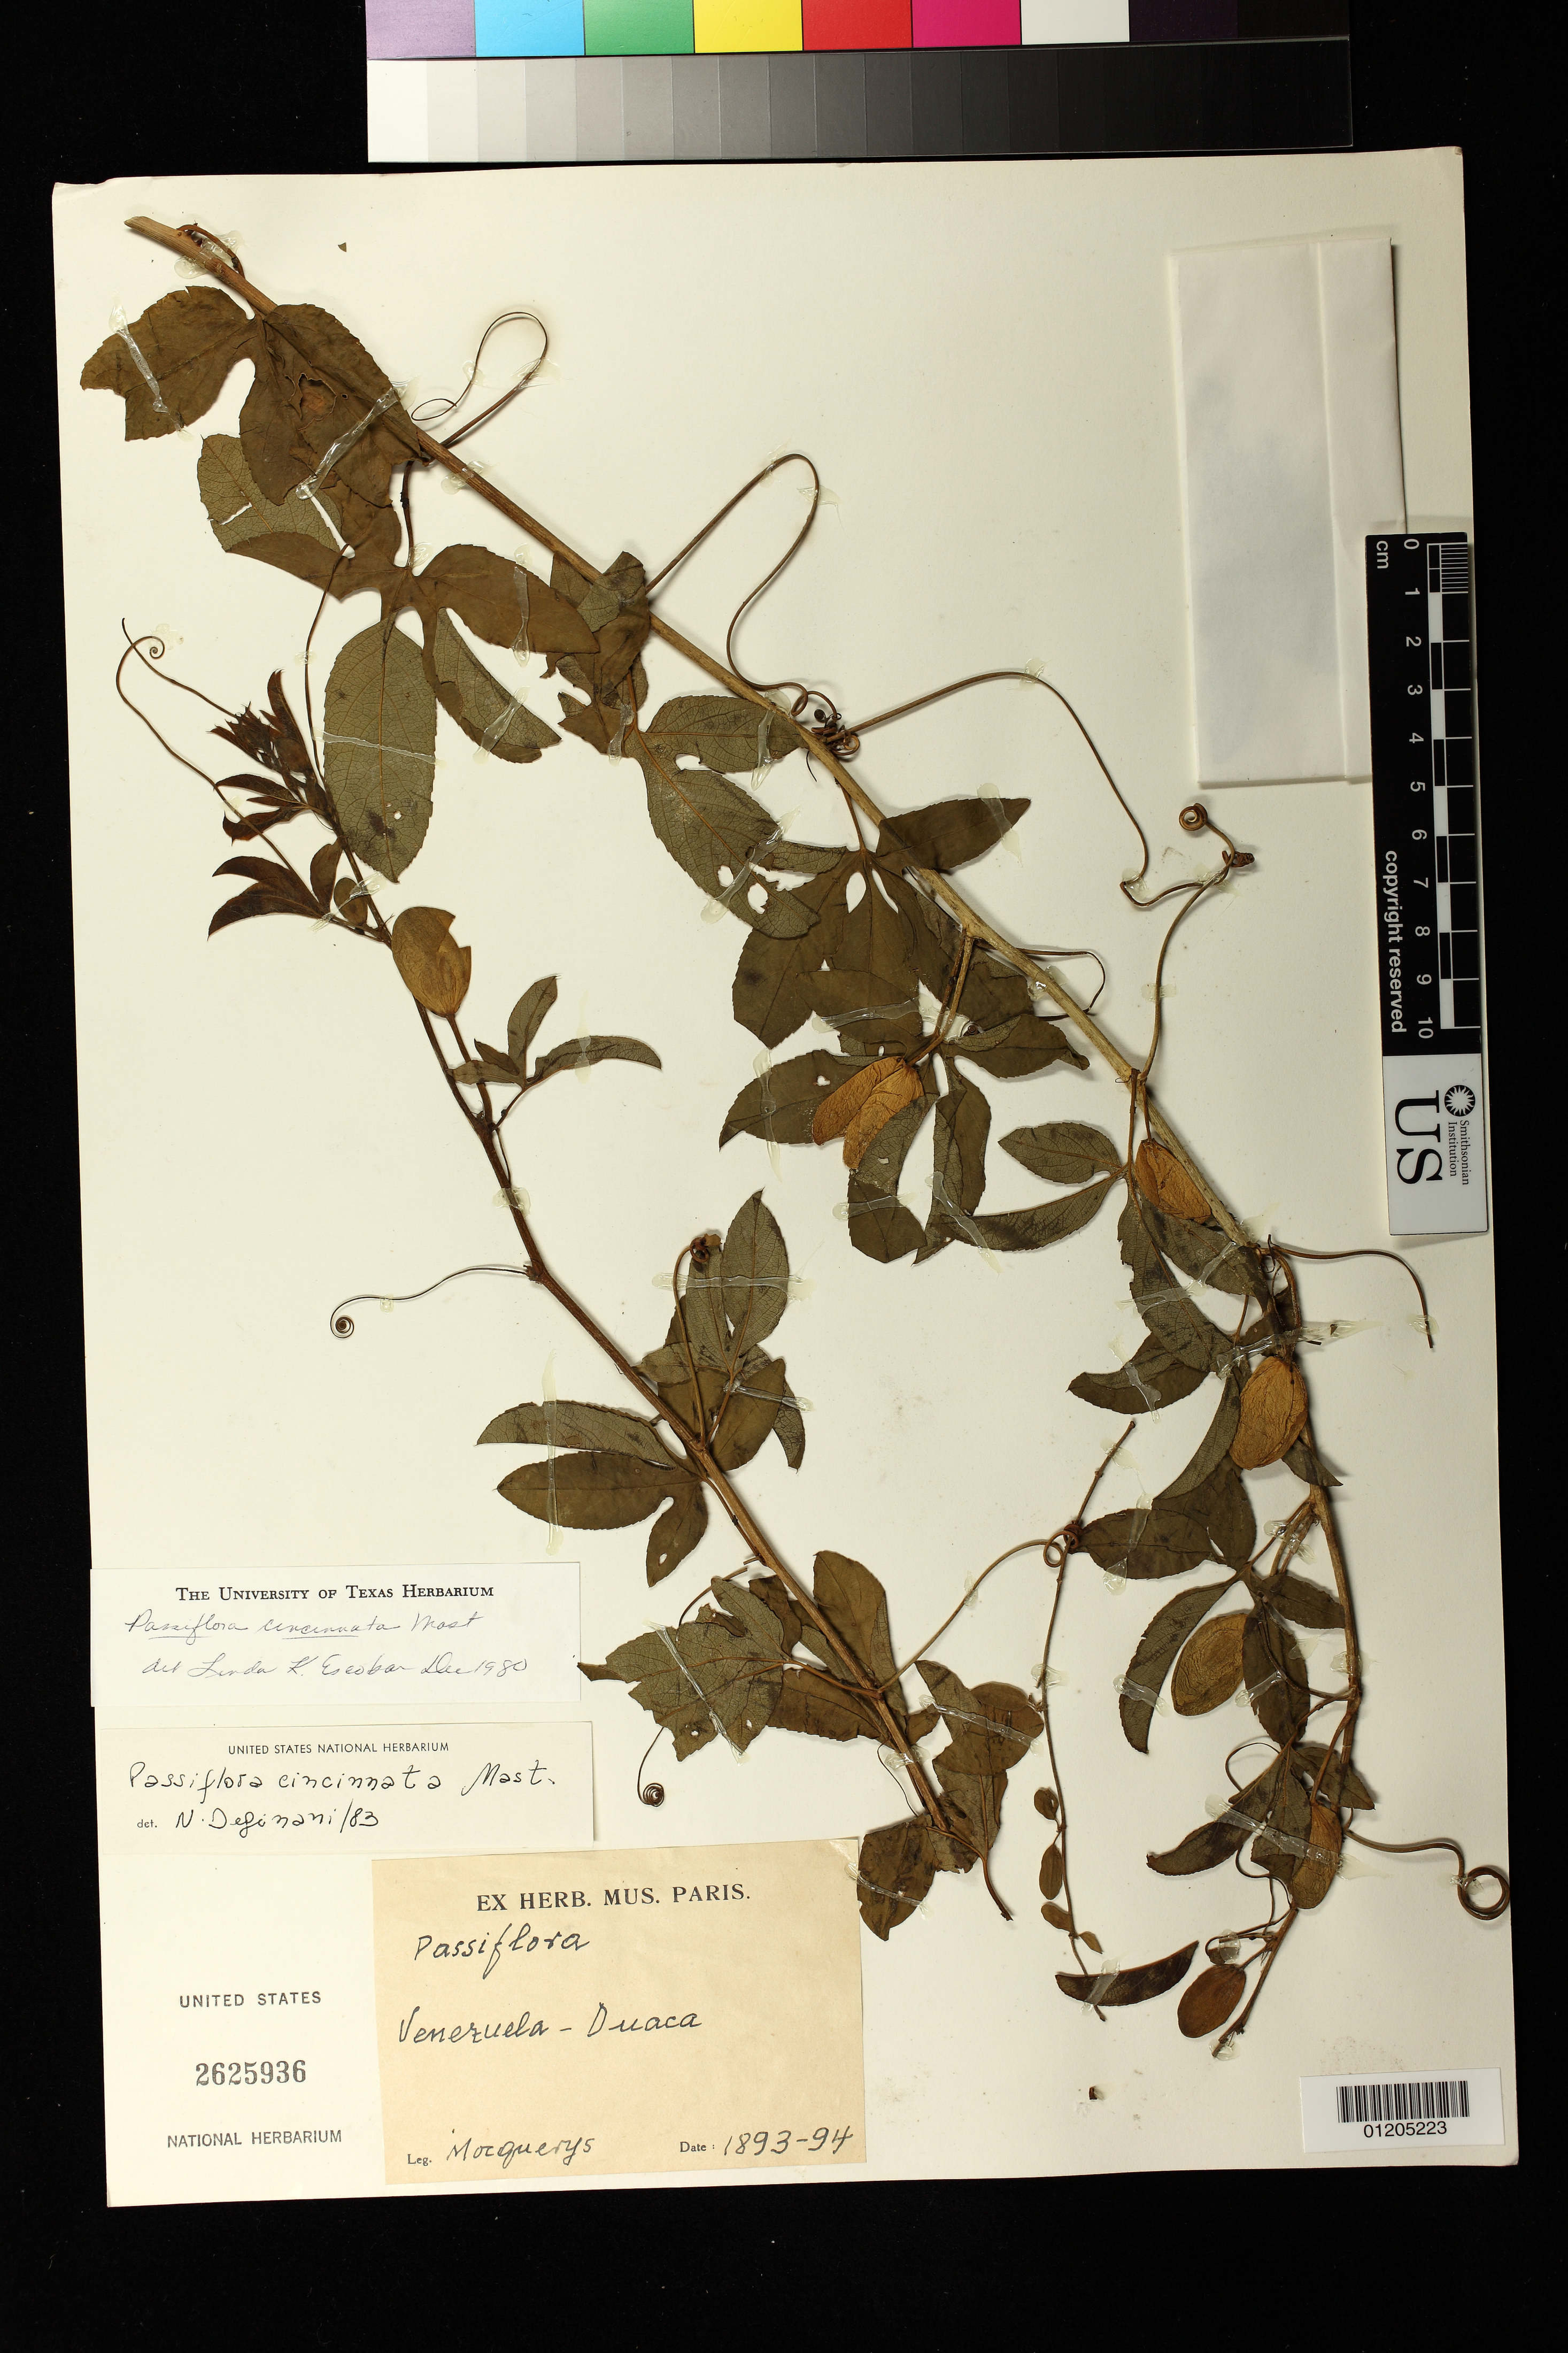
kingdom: Plantae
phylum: Tracheophyta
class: Magnoliopsida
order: Malpighiales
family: Passifloraceae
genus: Passiflora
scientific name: Passiflora cincinnata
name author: Mast.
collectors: -. Morquerys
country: Venezuela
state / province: Lara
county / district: Crespo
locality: Duaca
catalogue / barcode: US 2625936